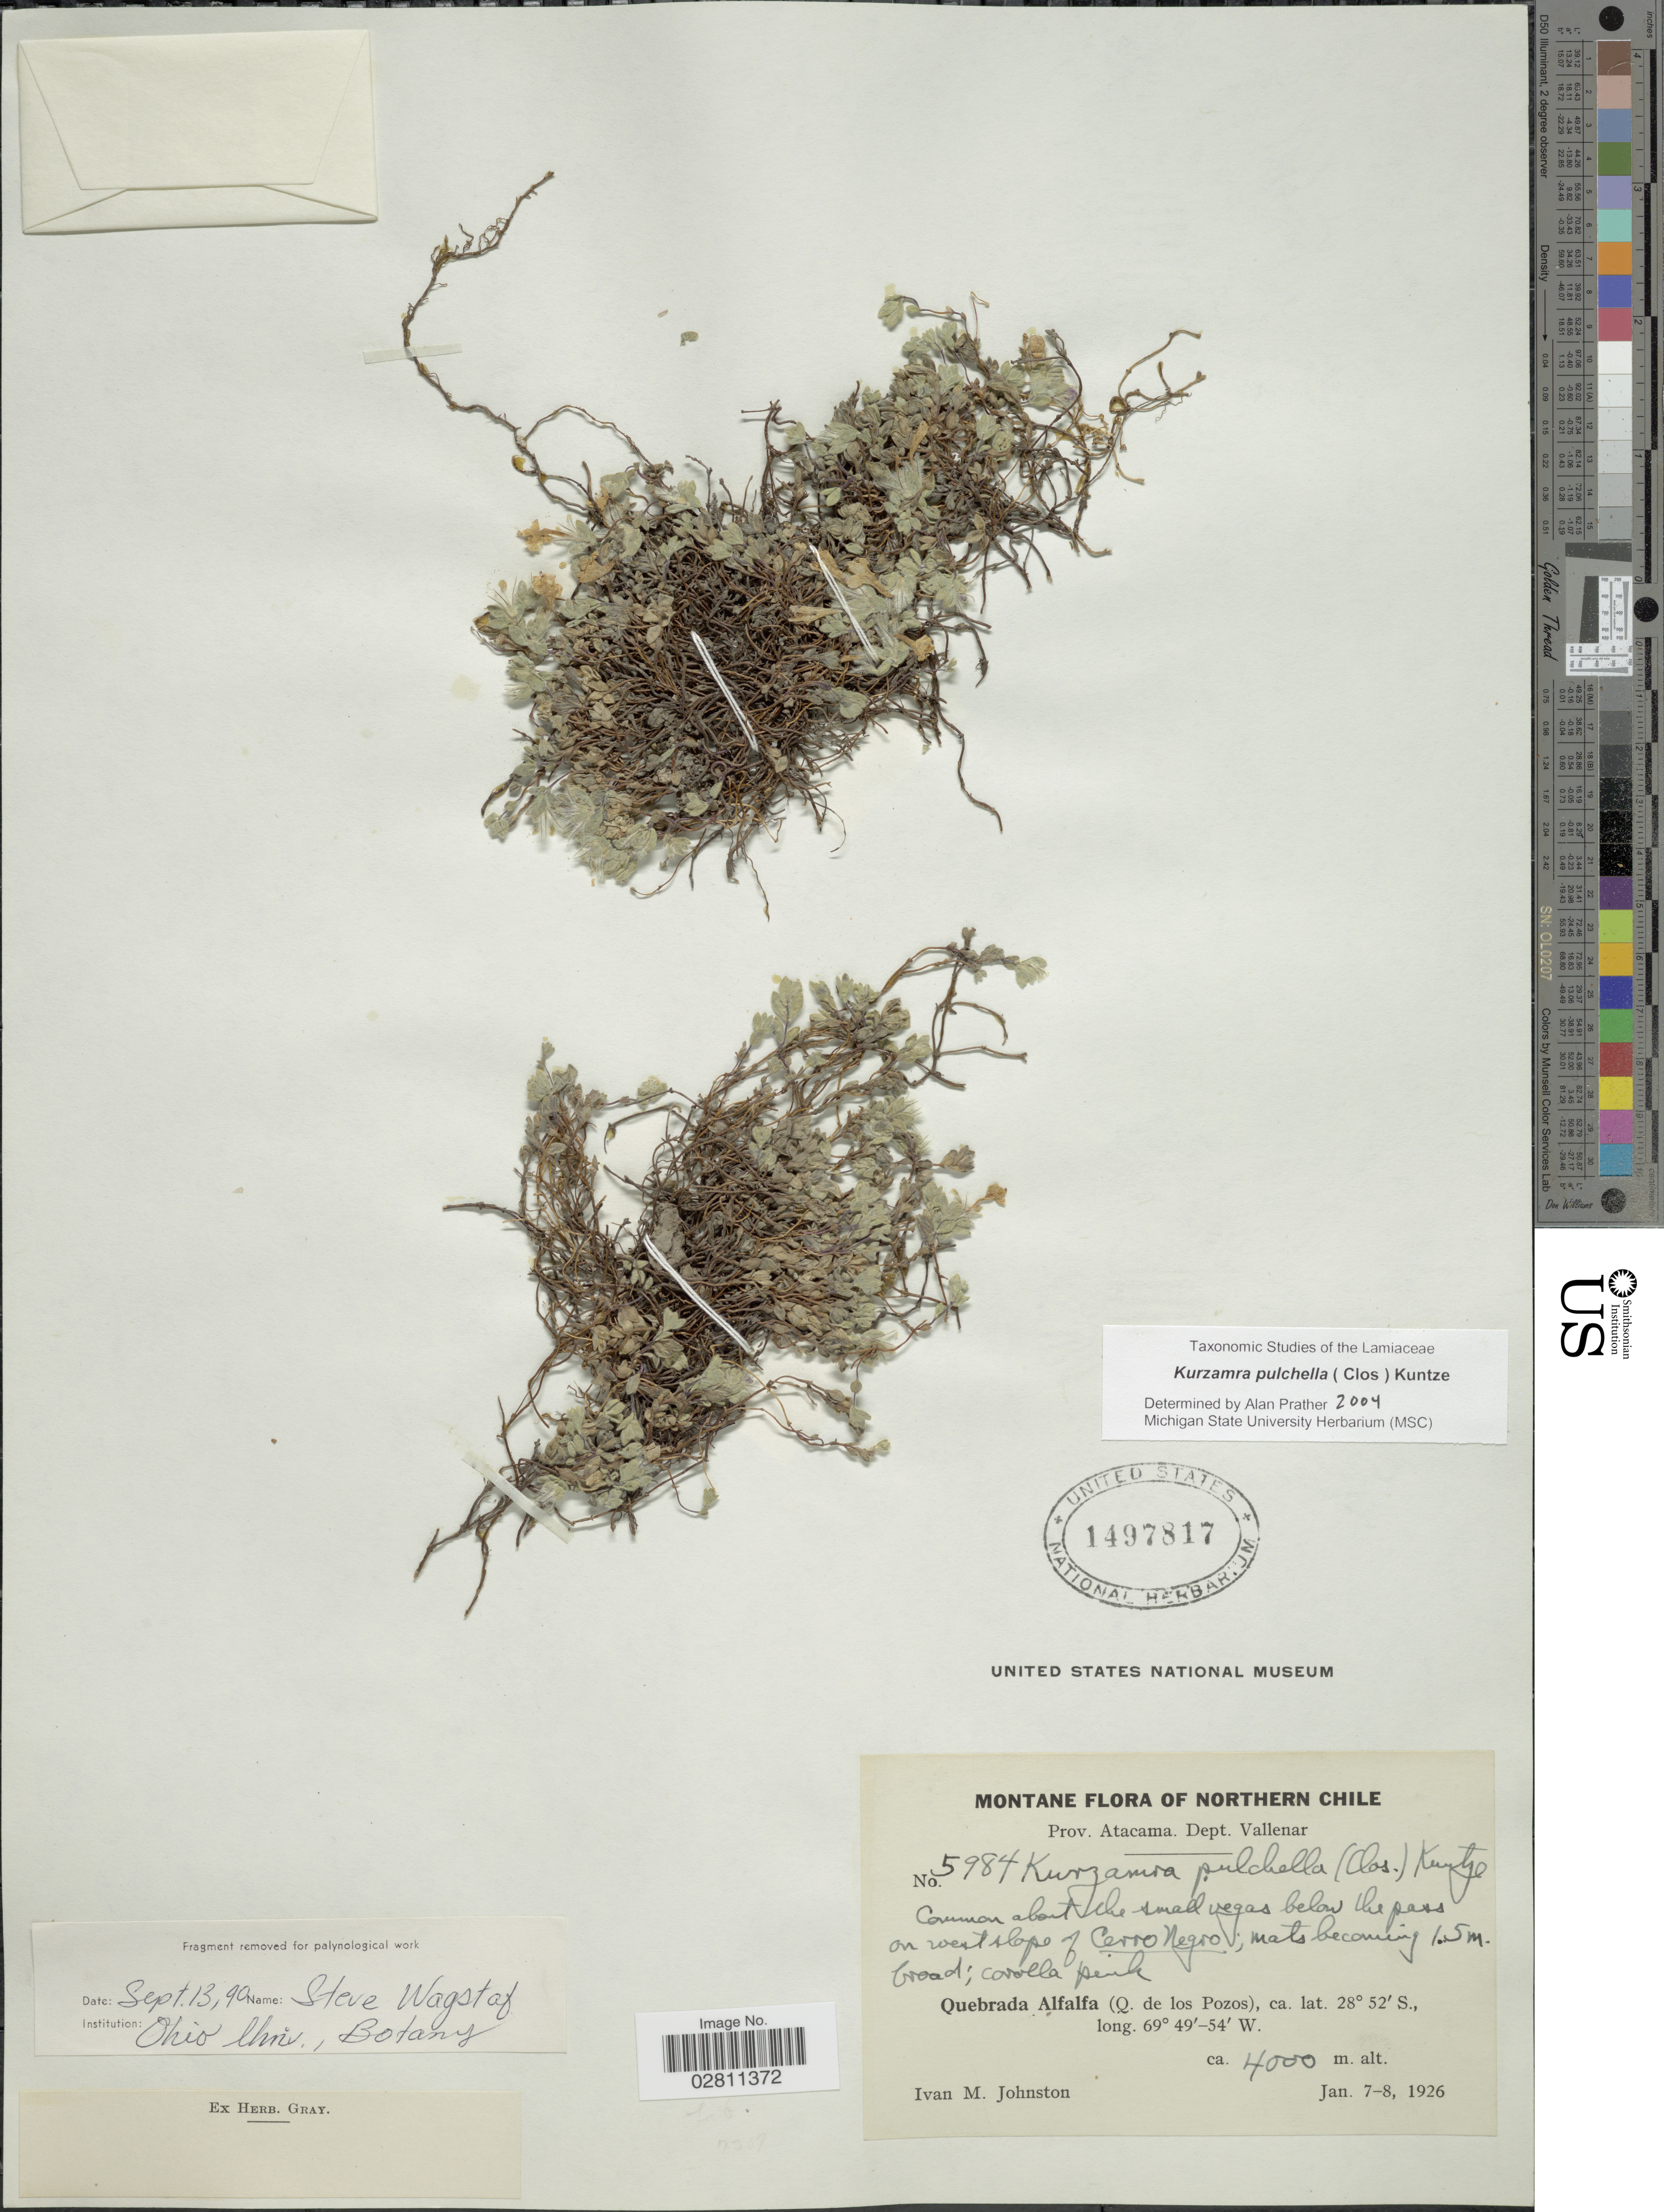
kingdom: Plantae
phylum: Tracheophyta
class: Magnoliopsida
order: Lamiales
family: Lamiaceae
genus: Kurzamra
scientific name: Kurzamra pulchella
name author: (Clos) Kuntze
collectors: I.M. Johnston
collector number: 5984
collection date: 1926-01-07/1926-01-08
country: Chile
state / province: Atacama (III)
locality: Northern Chile. Prov. Atacama. Dept. Vallenar. Common about the small vegas below the pass on west slope of Cerro Negro. Quebrada Alfalfa (Q. de los Pozos).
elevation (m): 4000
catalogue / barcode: US 1497817